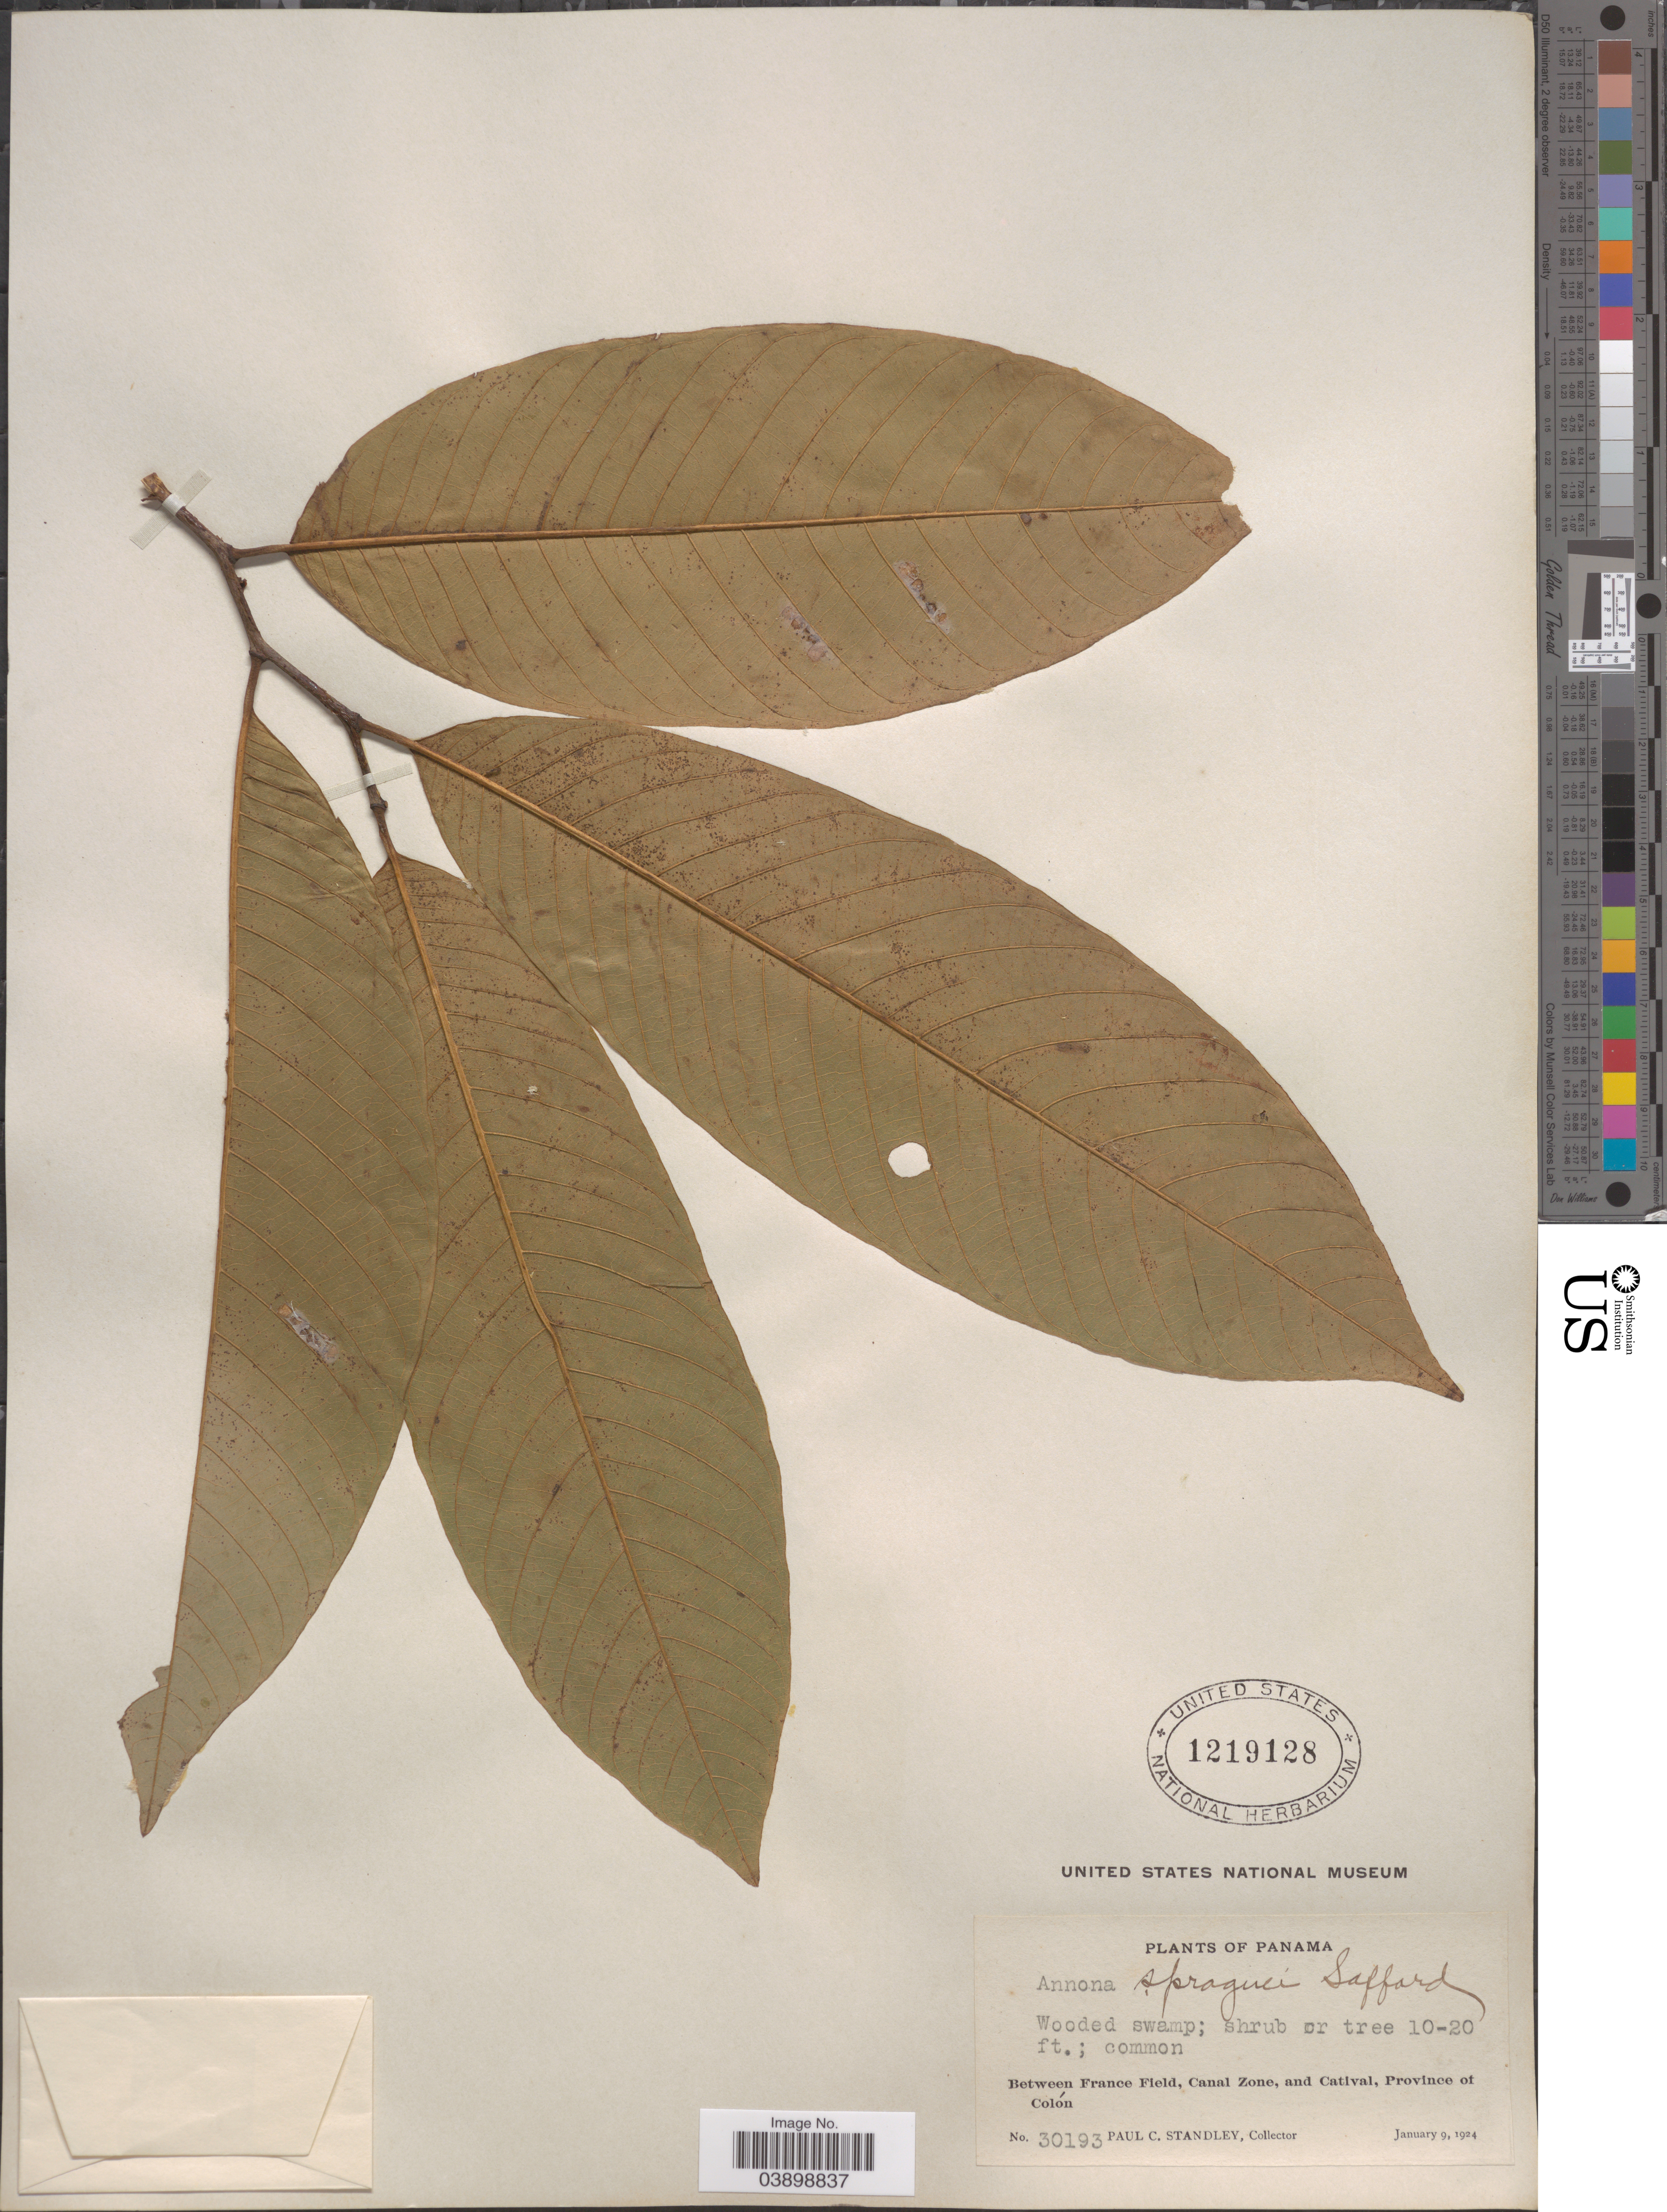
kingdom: Plantae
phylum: Tracheophyta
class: Magnoliopsida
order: Magnoliales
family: Annonaceae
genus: Annona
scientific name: Annona spraguei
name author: Saff.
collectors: P. C. Standley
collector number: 30193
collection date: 1924-01-09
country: Panama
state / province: Colón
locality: Between France Field, Canal Zone, and Catival.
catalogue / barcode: US 1219128